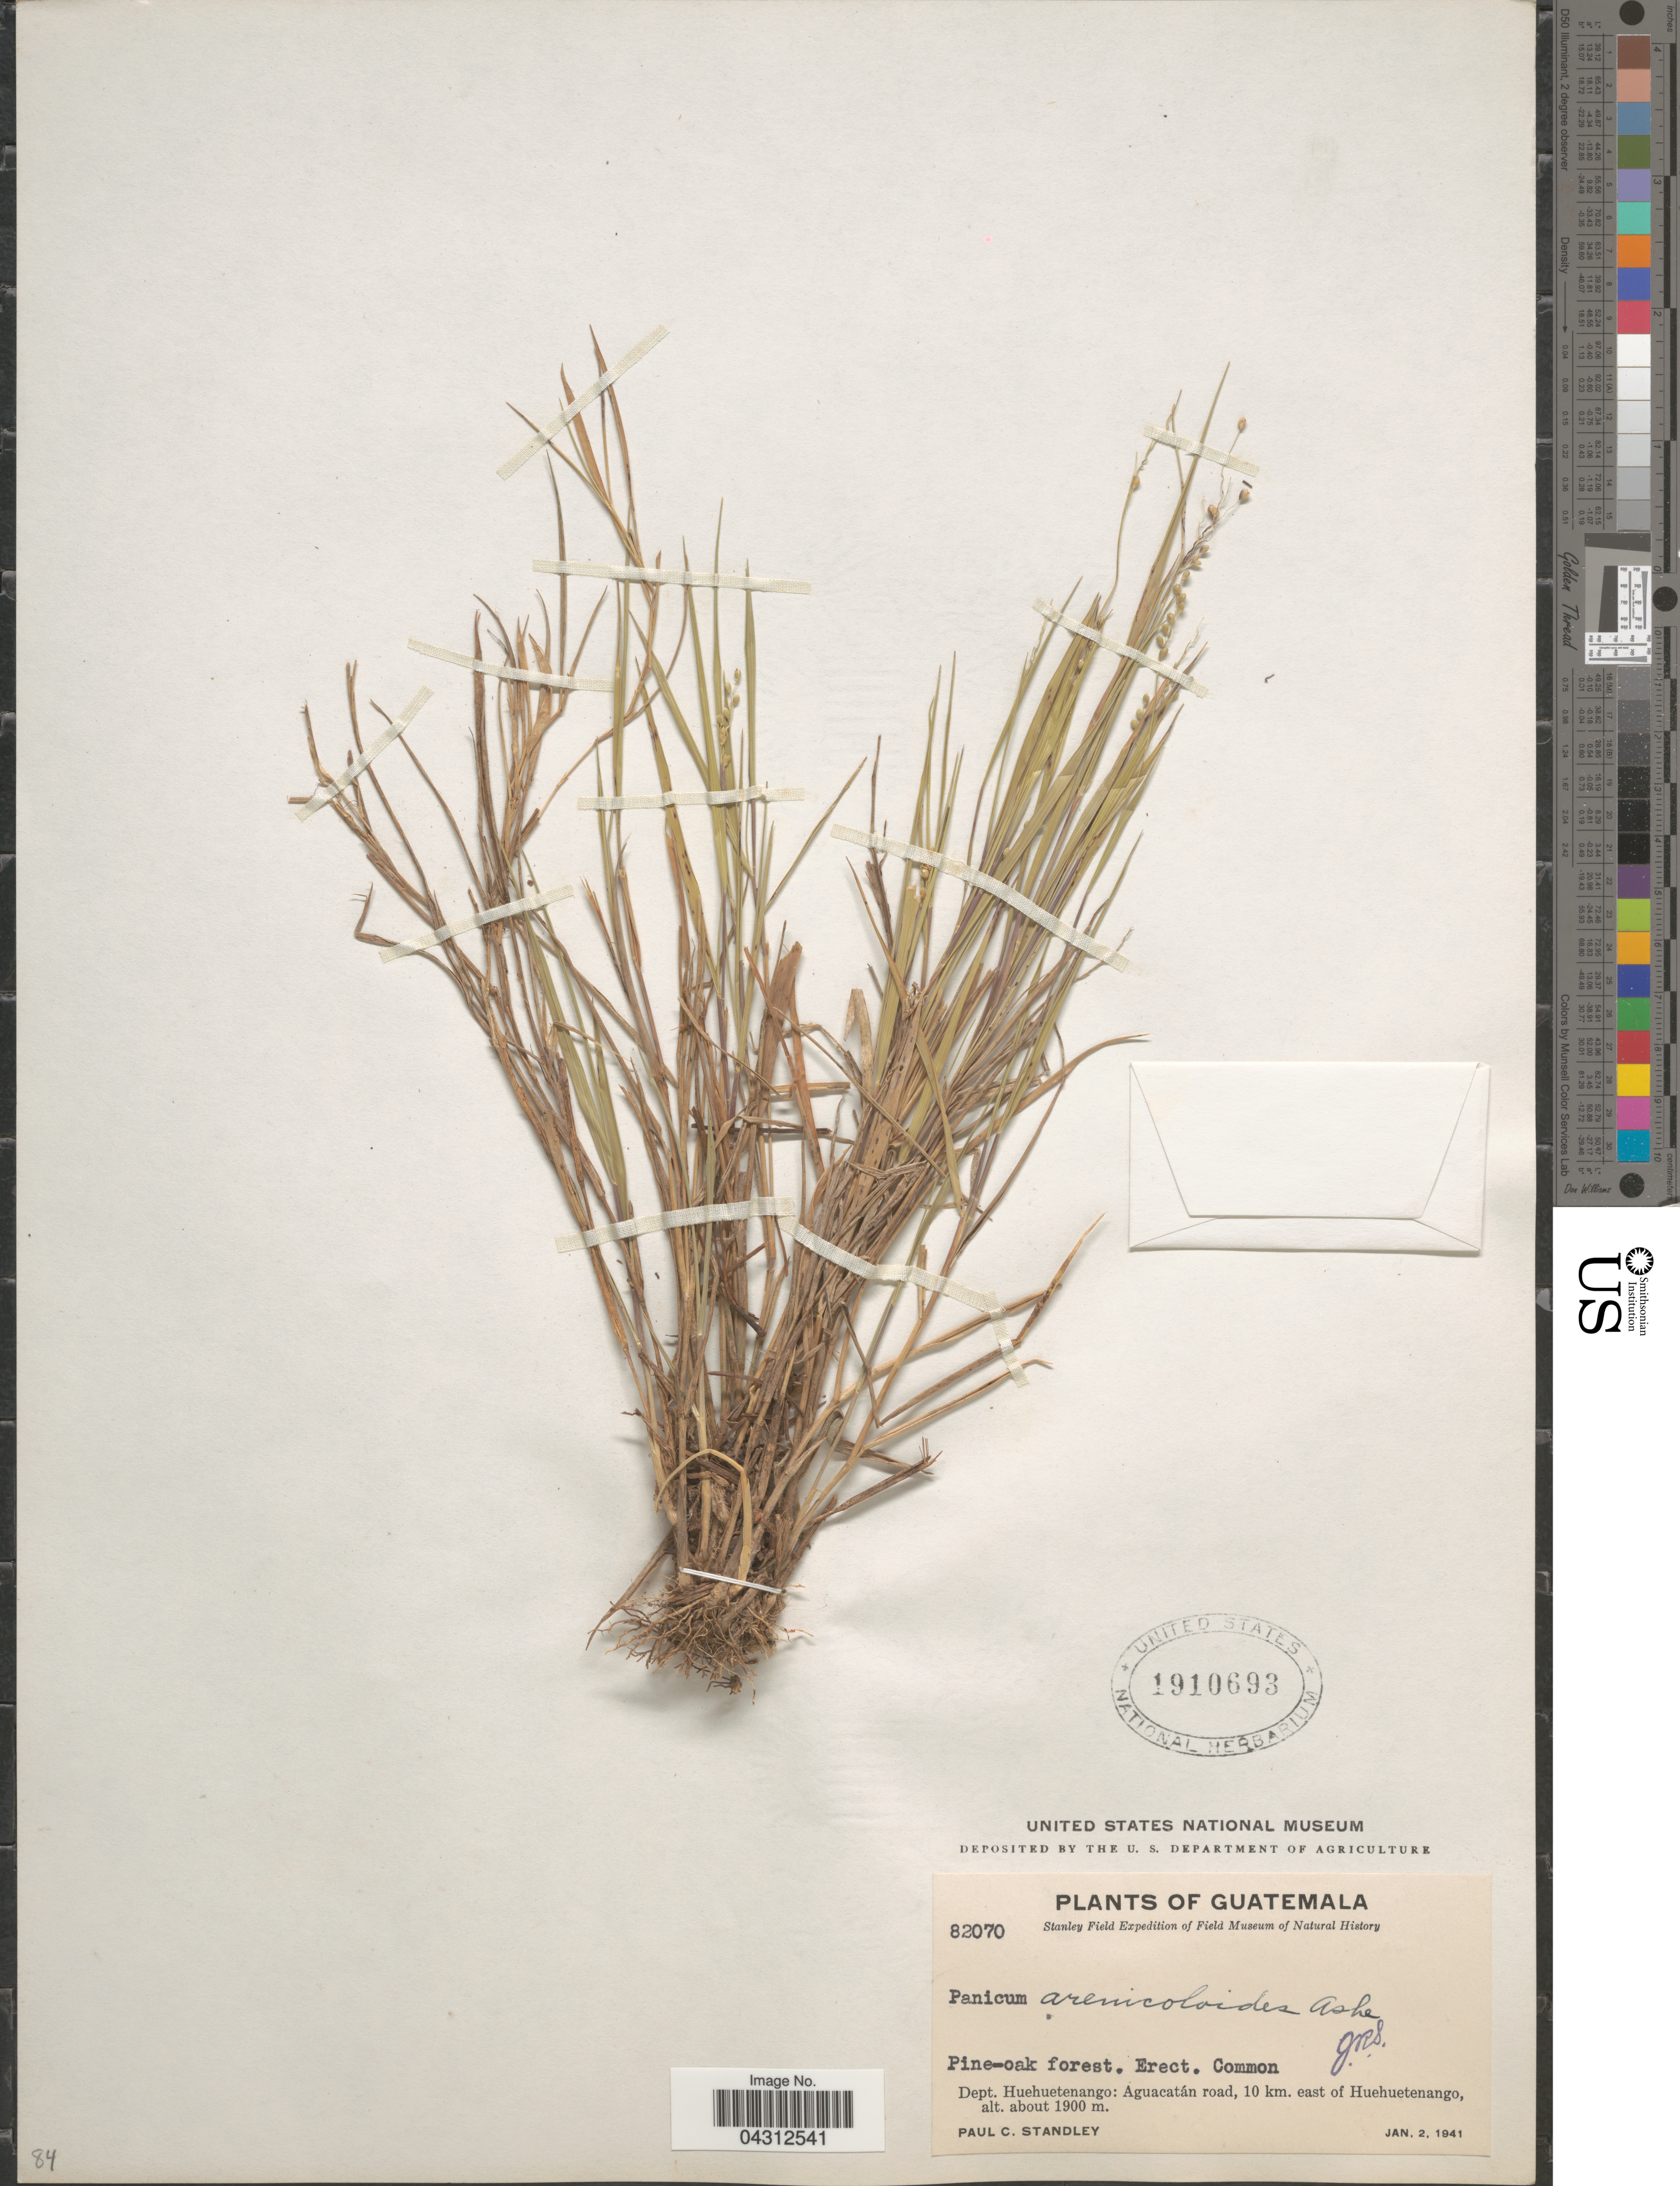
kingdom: Plantae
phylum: Tracheophyta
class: Liliopsida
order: Poales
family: Poaceae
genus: Dichanthelium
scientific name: Dichanthelium aciculare var. ramosum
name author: (Griseb.) Davidse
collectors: P. C. Standley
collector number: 82070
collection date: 1941-01-02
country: Guatemala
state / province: Huehuetenango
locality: Stanley Field Expedition. Dept. Huehuetenango: Aguacatán road, 10 km. east of Huehuetenango.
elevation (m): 1900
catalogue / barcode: US 1910693